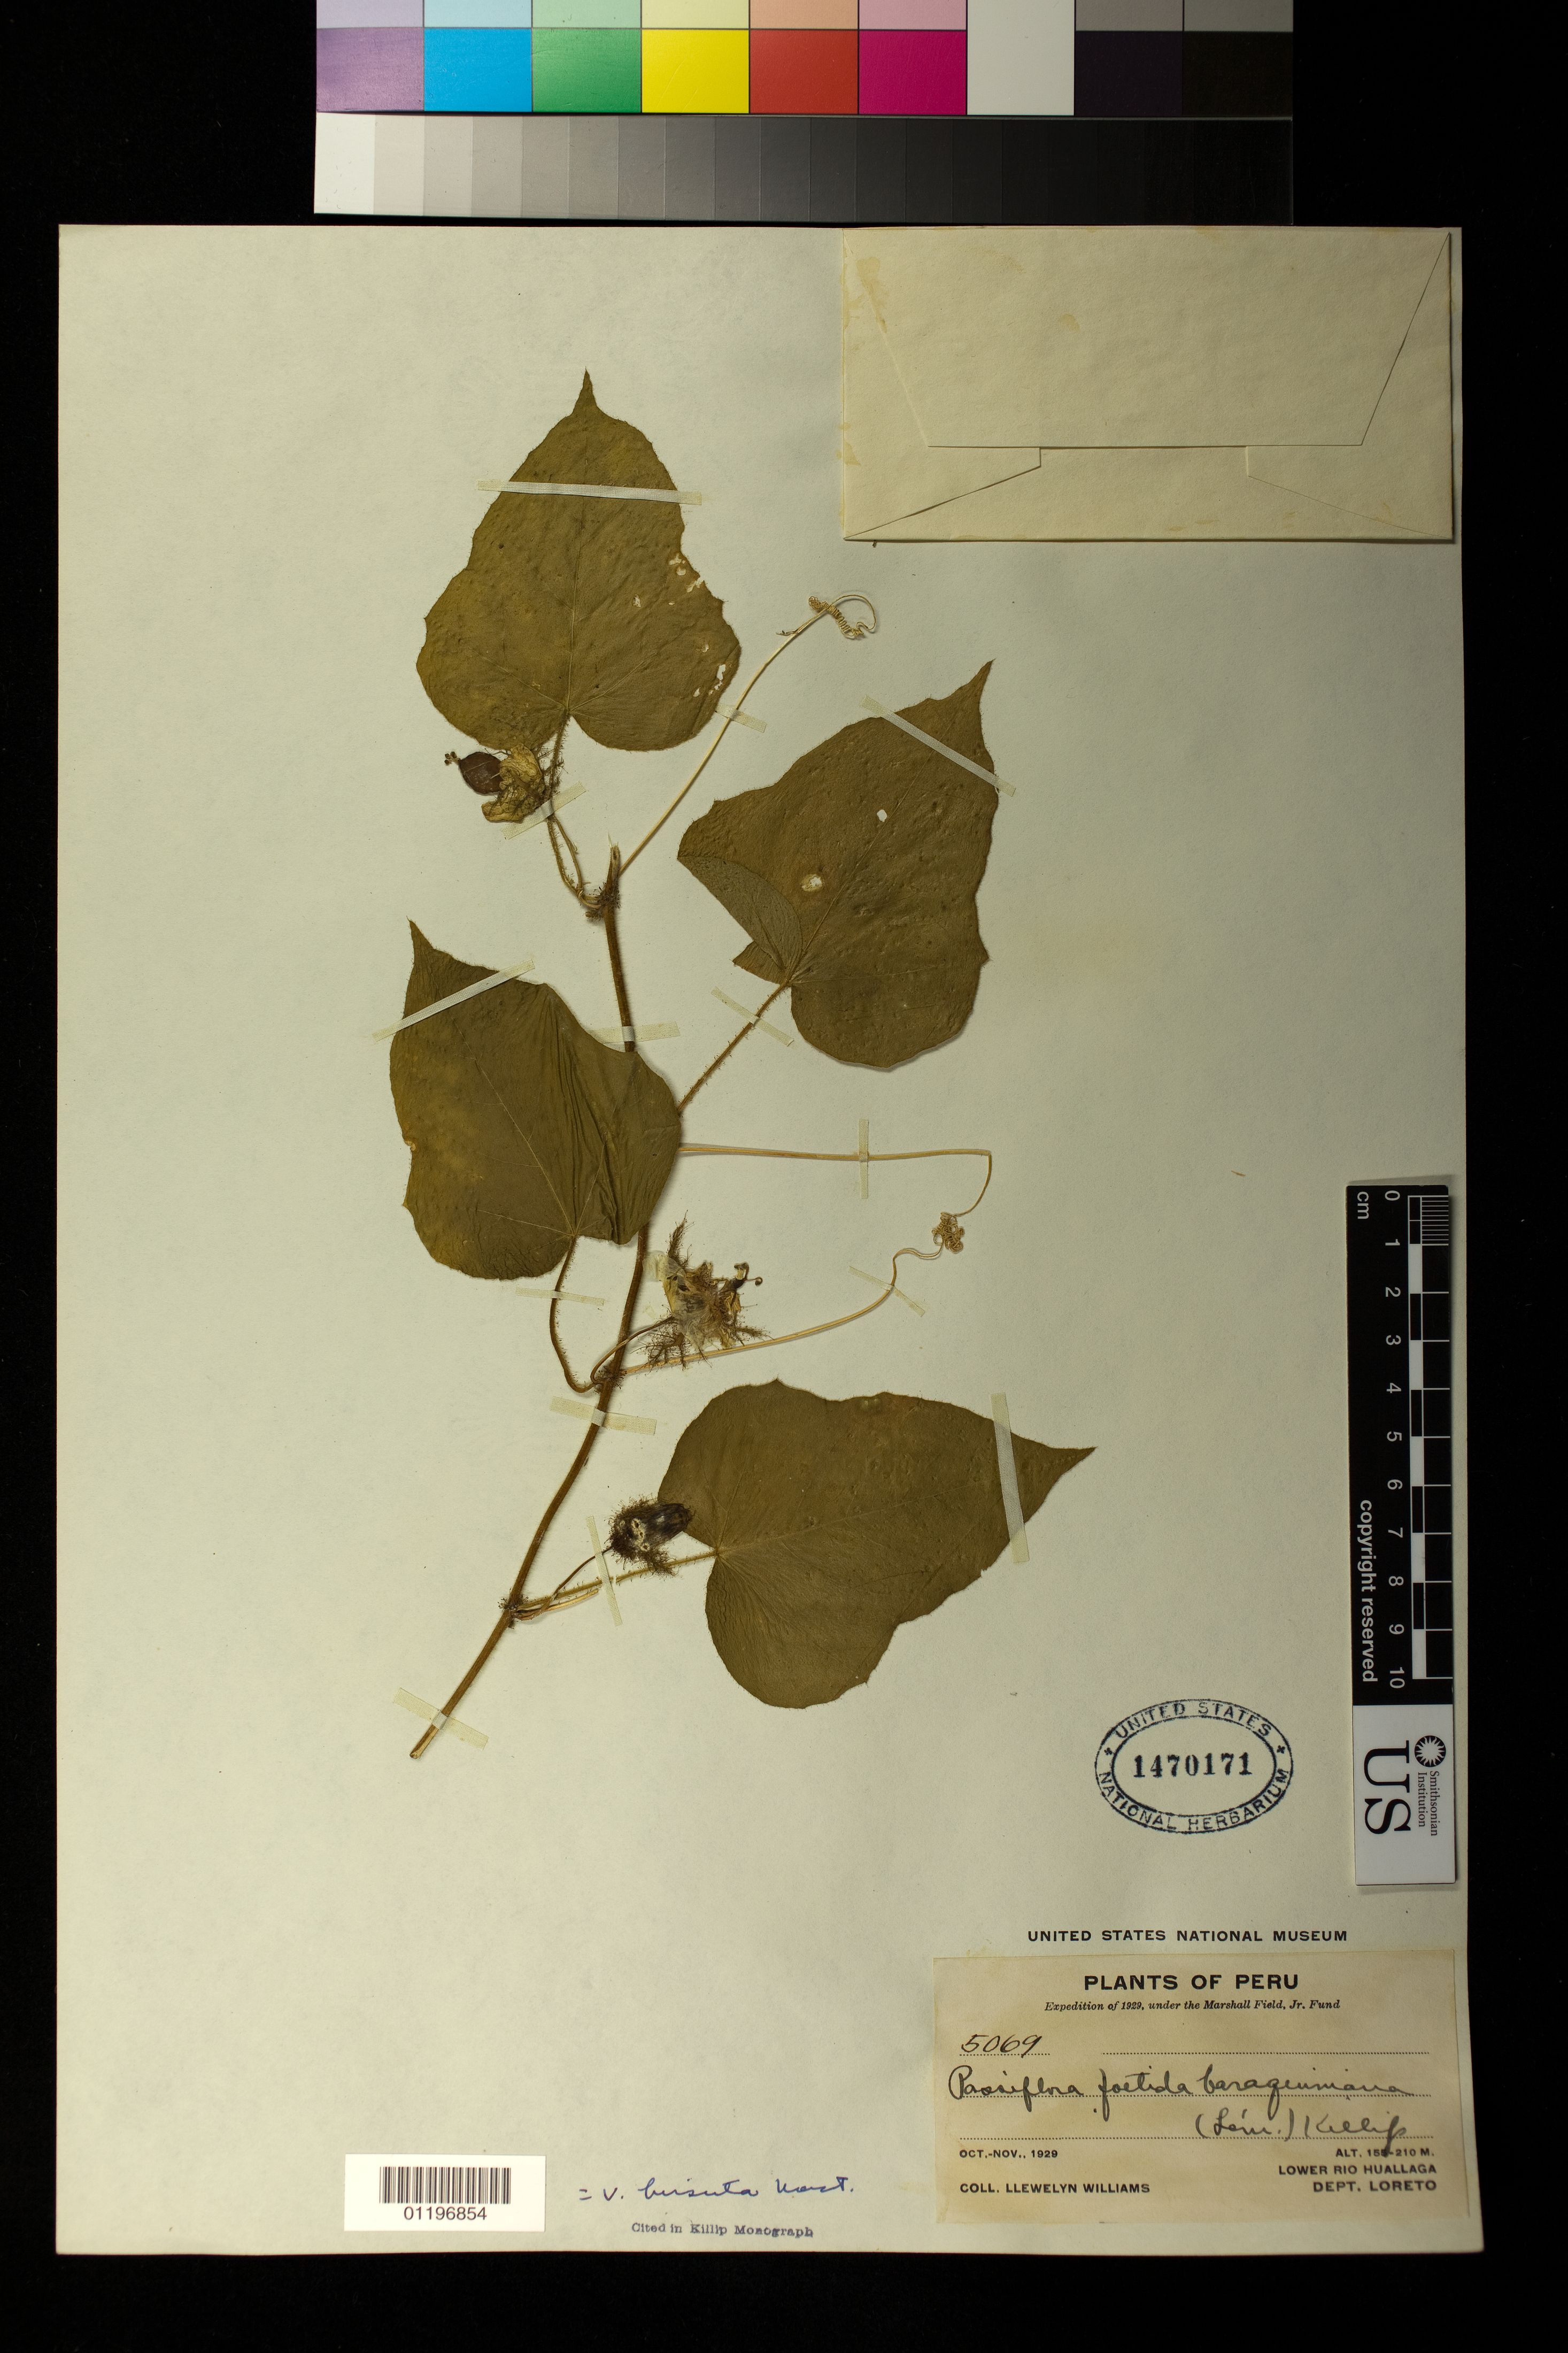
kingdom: Plantae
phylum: Tracheophyta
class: Magnoliopsida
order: Malpighiales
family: Passifloraceae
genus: Passiflora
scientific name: Passiflora foetida var. hirsuta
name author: (L.) Mast.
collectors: Ll. Williams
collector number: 5069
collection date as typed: Oct 1929 to -- Nov 1929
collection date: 1929-10/1929-11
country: Peru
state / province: Loreto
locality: Lower Rio Huallaga, Dept. Loreto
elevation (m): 155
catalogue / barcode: US 1470171